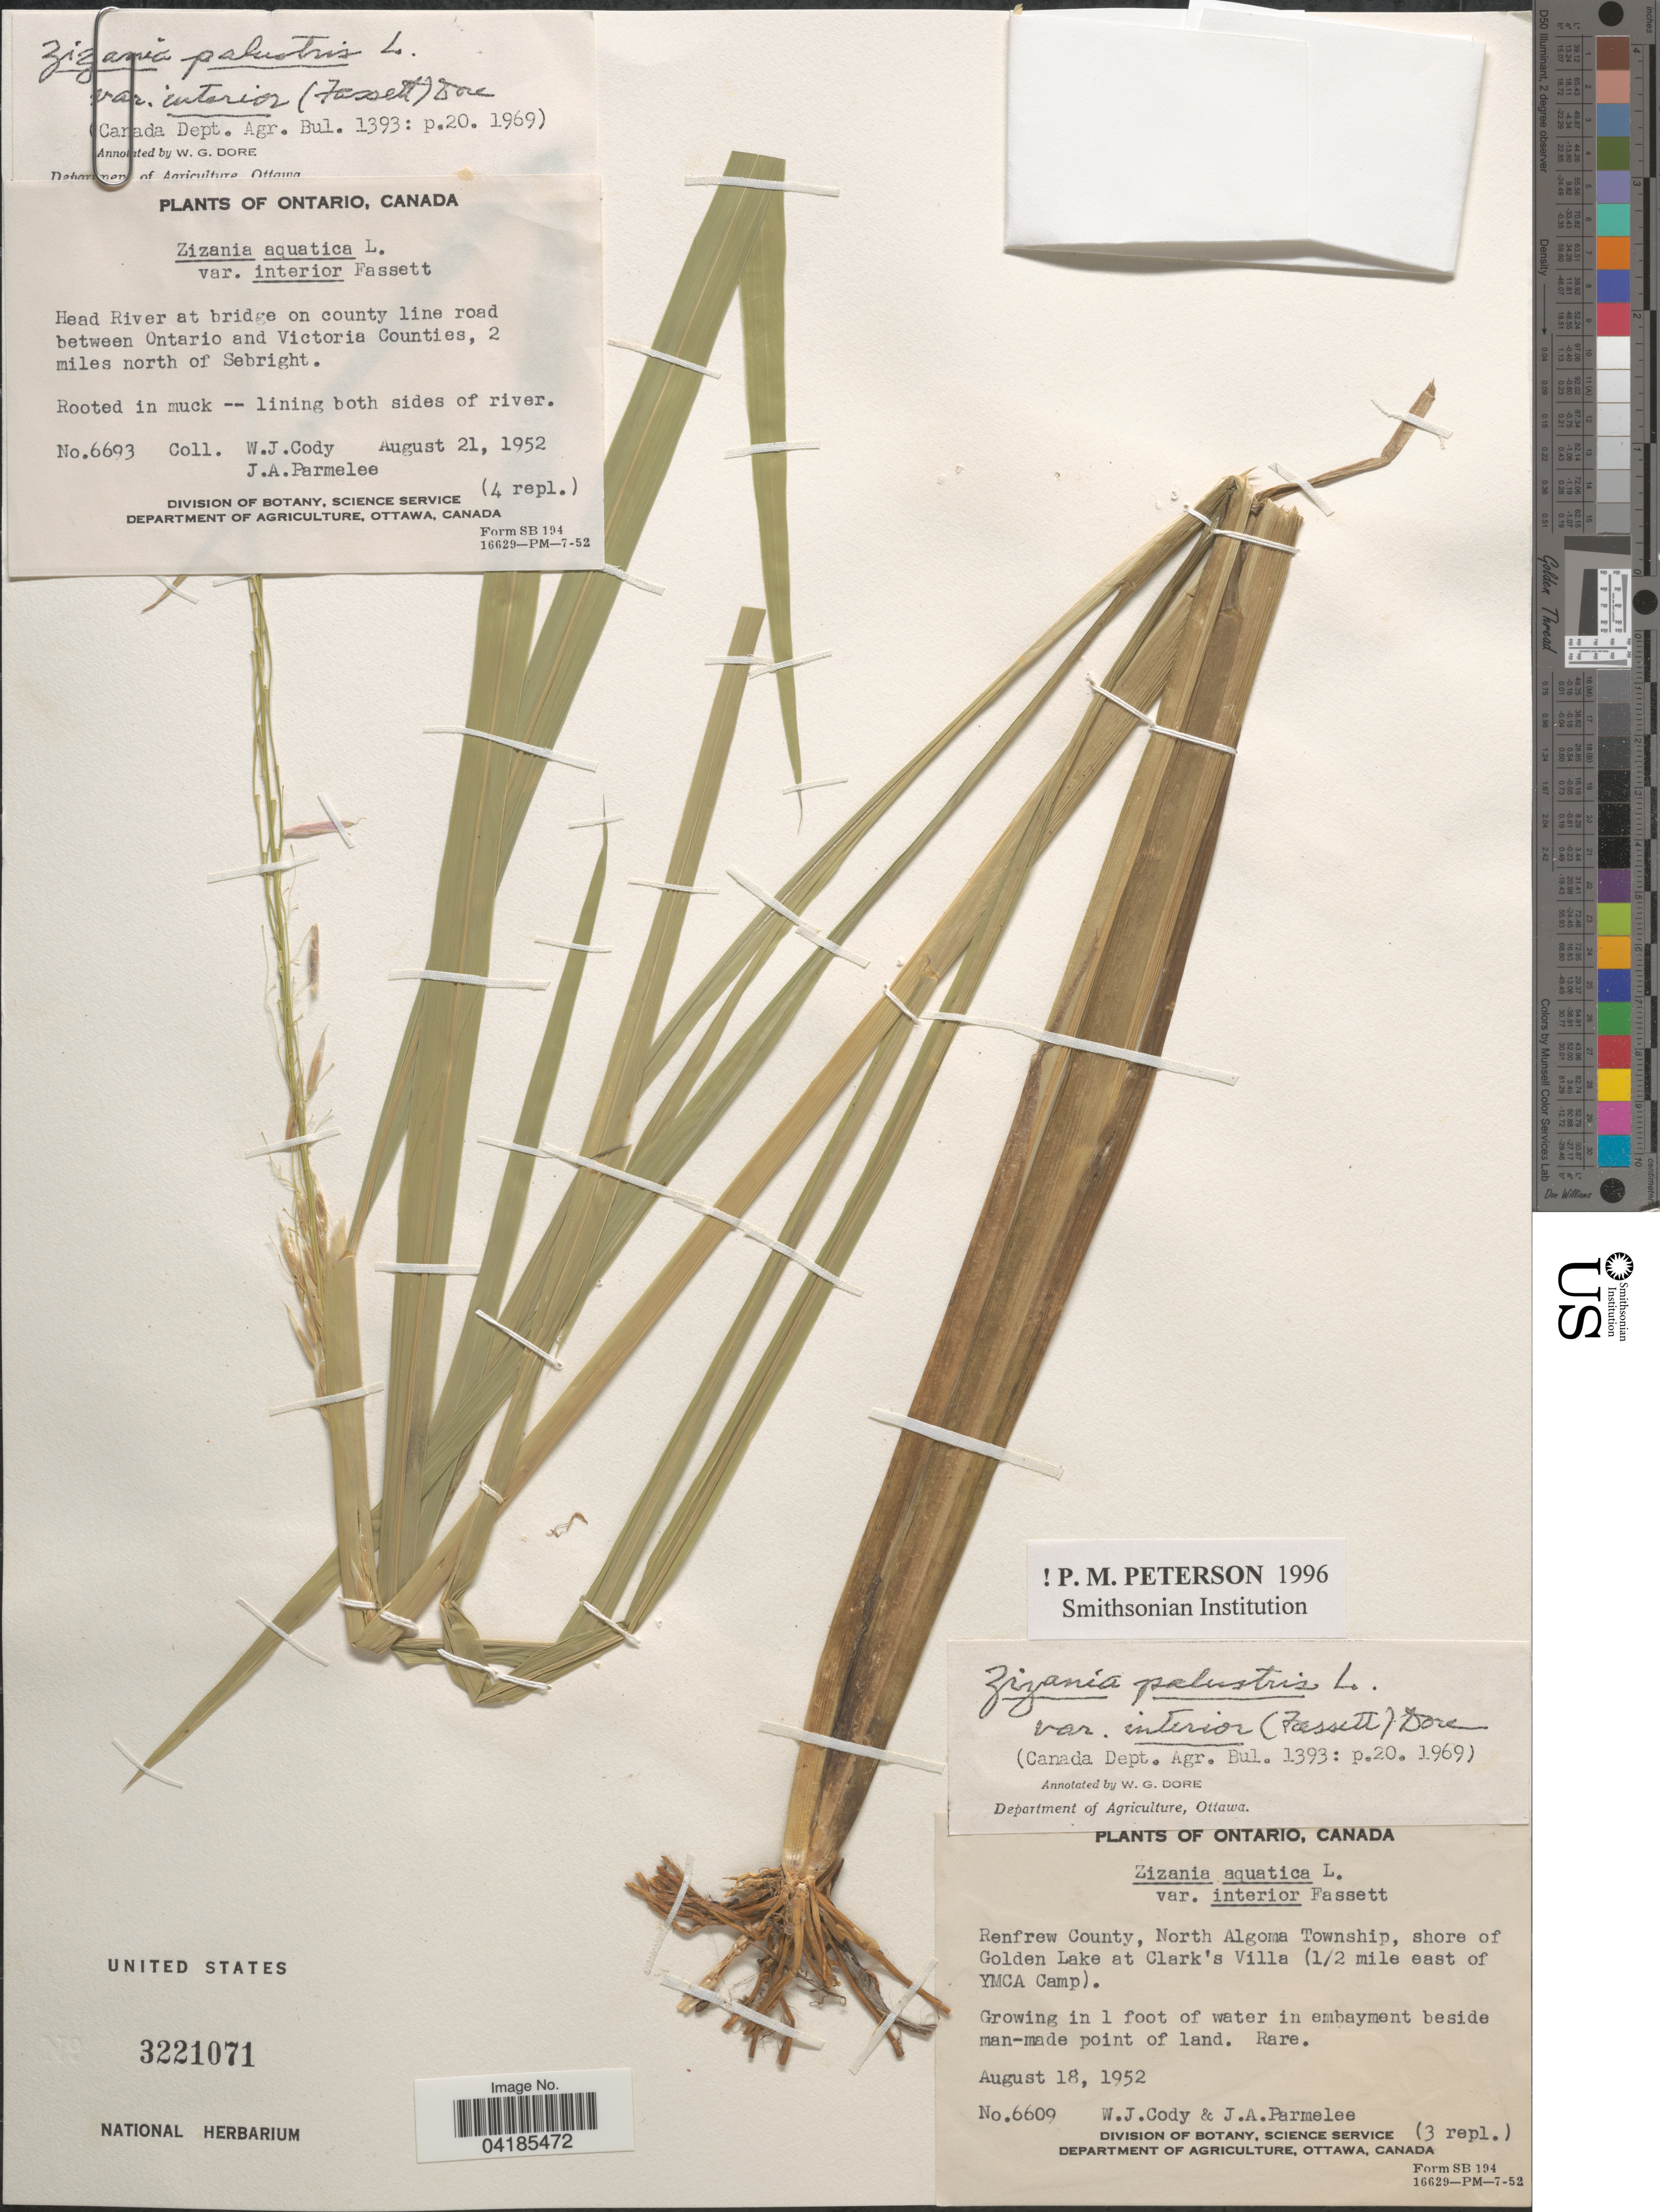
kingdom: Plantae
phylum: Tracheophyta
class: Liliopsida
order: Poales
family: Poaceae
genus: Zizania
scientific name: Zizania palustris var. interior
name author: L.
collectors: W. Cody & J. A. Parmelee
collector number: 6609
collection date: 1952-08-18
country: Canada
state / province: Ontario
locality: Renfrew County, North Algoma Township, shore of Golden Lake at Clark's Ville (½ mile east of YMCA Camp).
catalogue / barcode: US 3221071